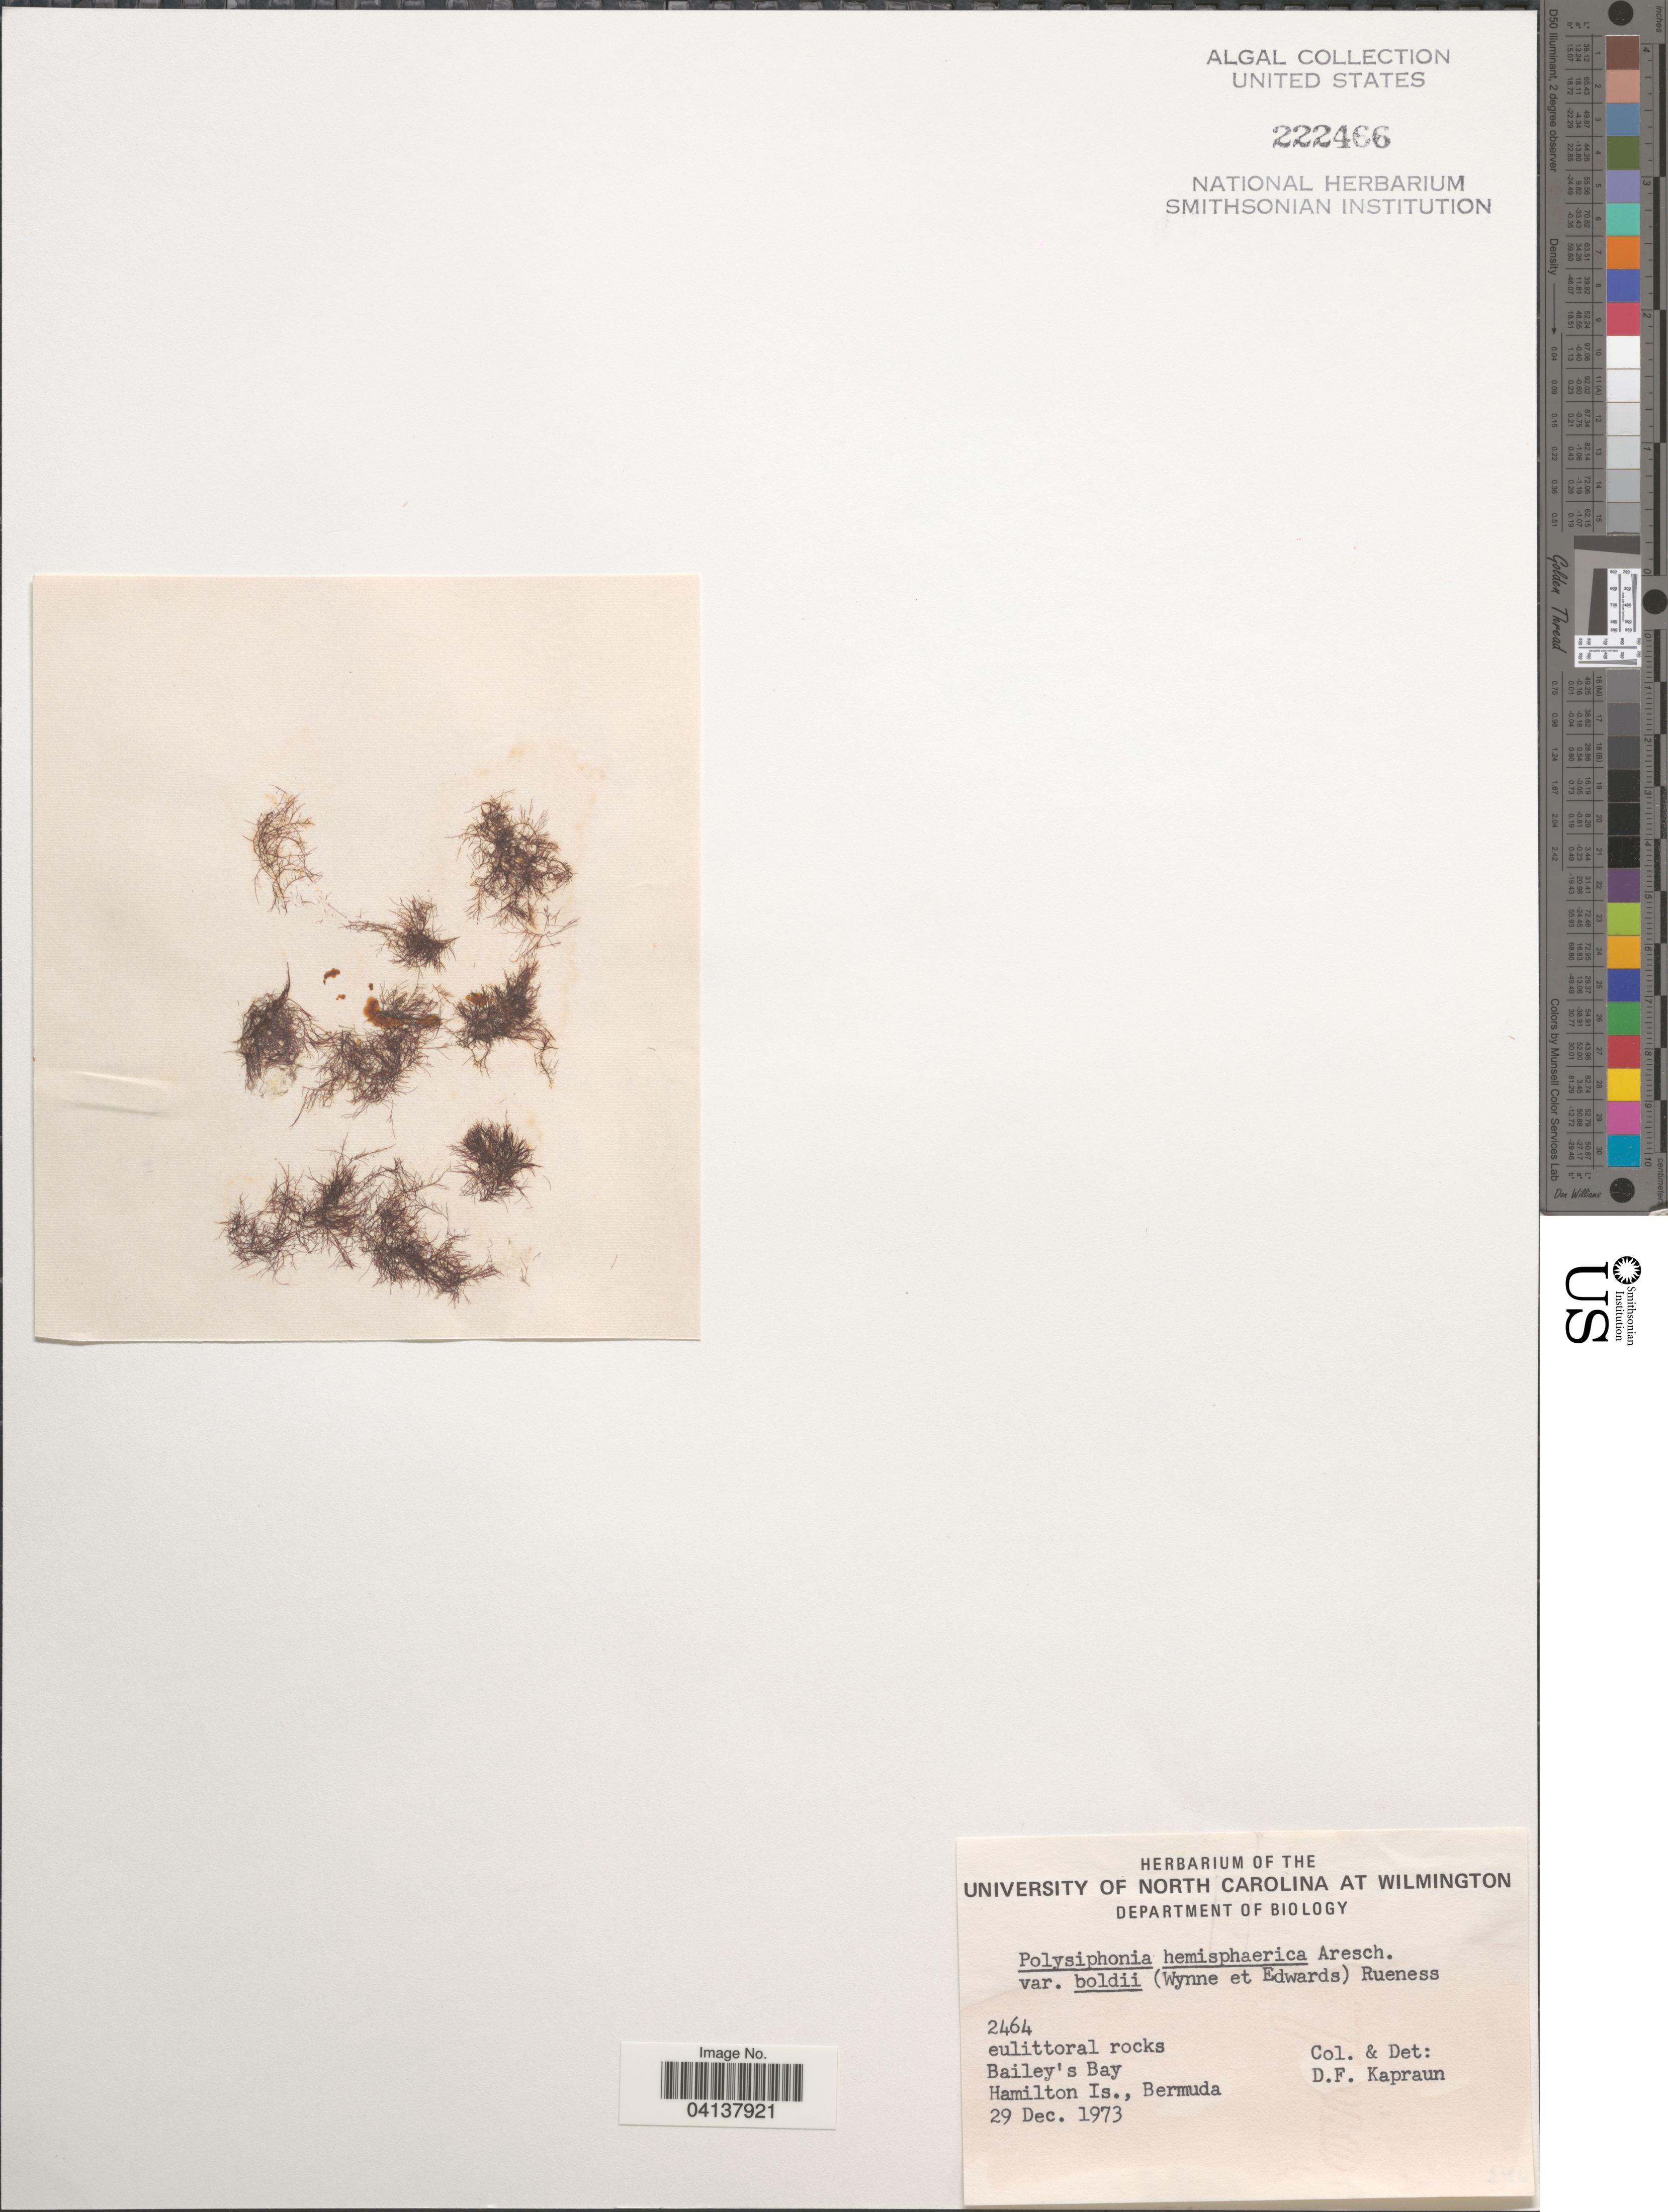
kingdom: Plantae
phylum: Rhodophyta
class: Florideophyceae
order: Ceramiales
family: Rhodomelaceae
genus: Lophosiphonia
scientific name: Lophosiphonia hemisphaerica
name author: (Aresch.) Diaz-Tapia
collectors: D. F. Kapraun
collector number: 2464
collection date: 1973-12-29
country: Bermuda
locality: Bailey's Bay. Hamilton Is.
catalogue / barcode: US 222466